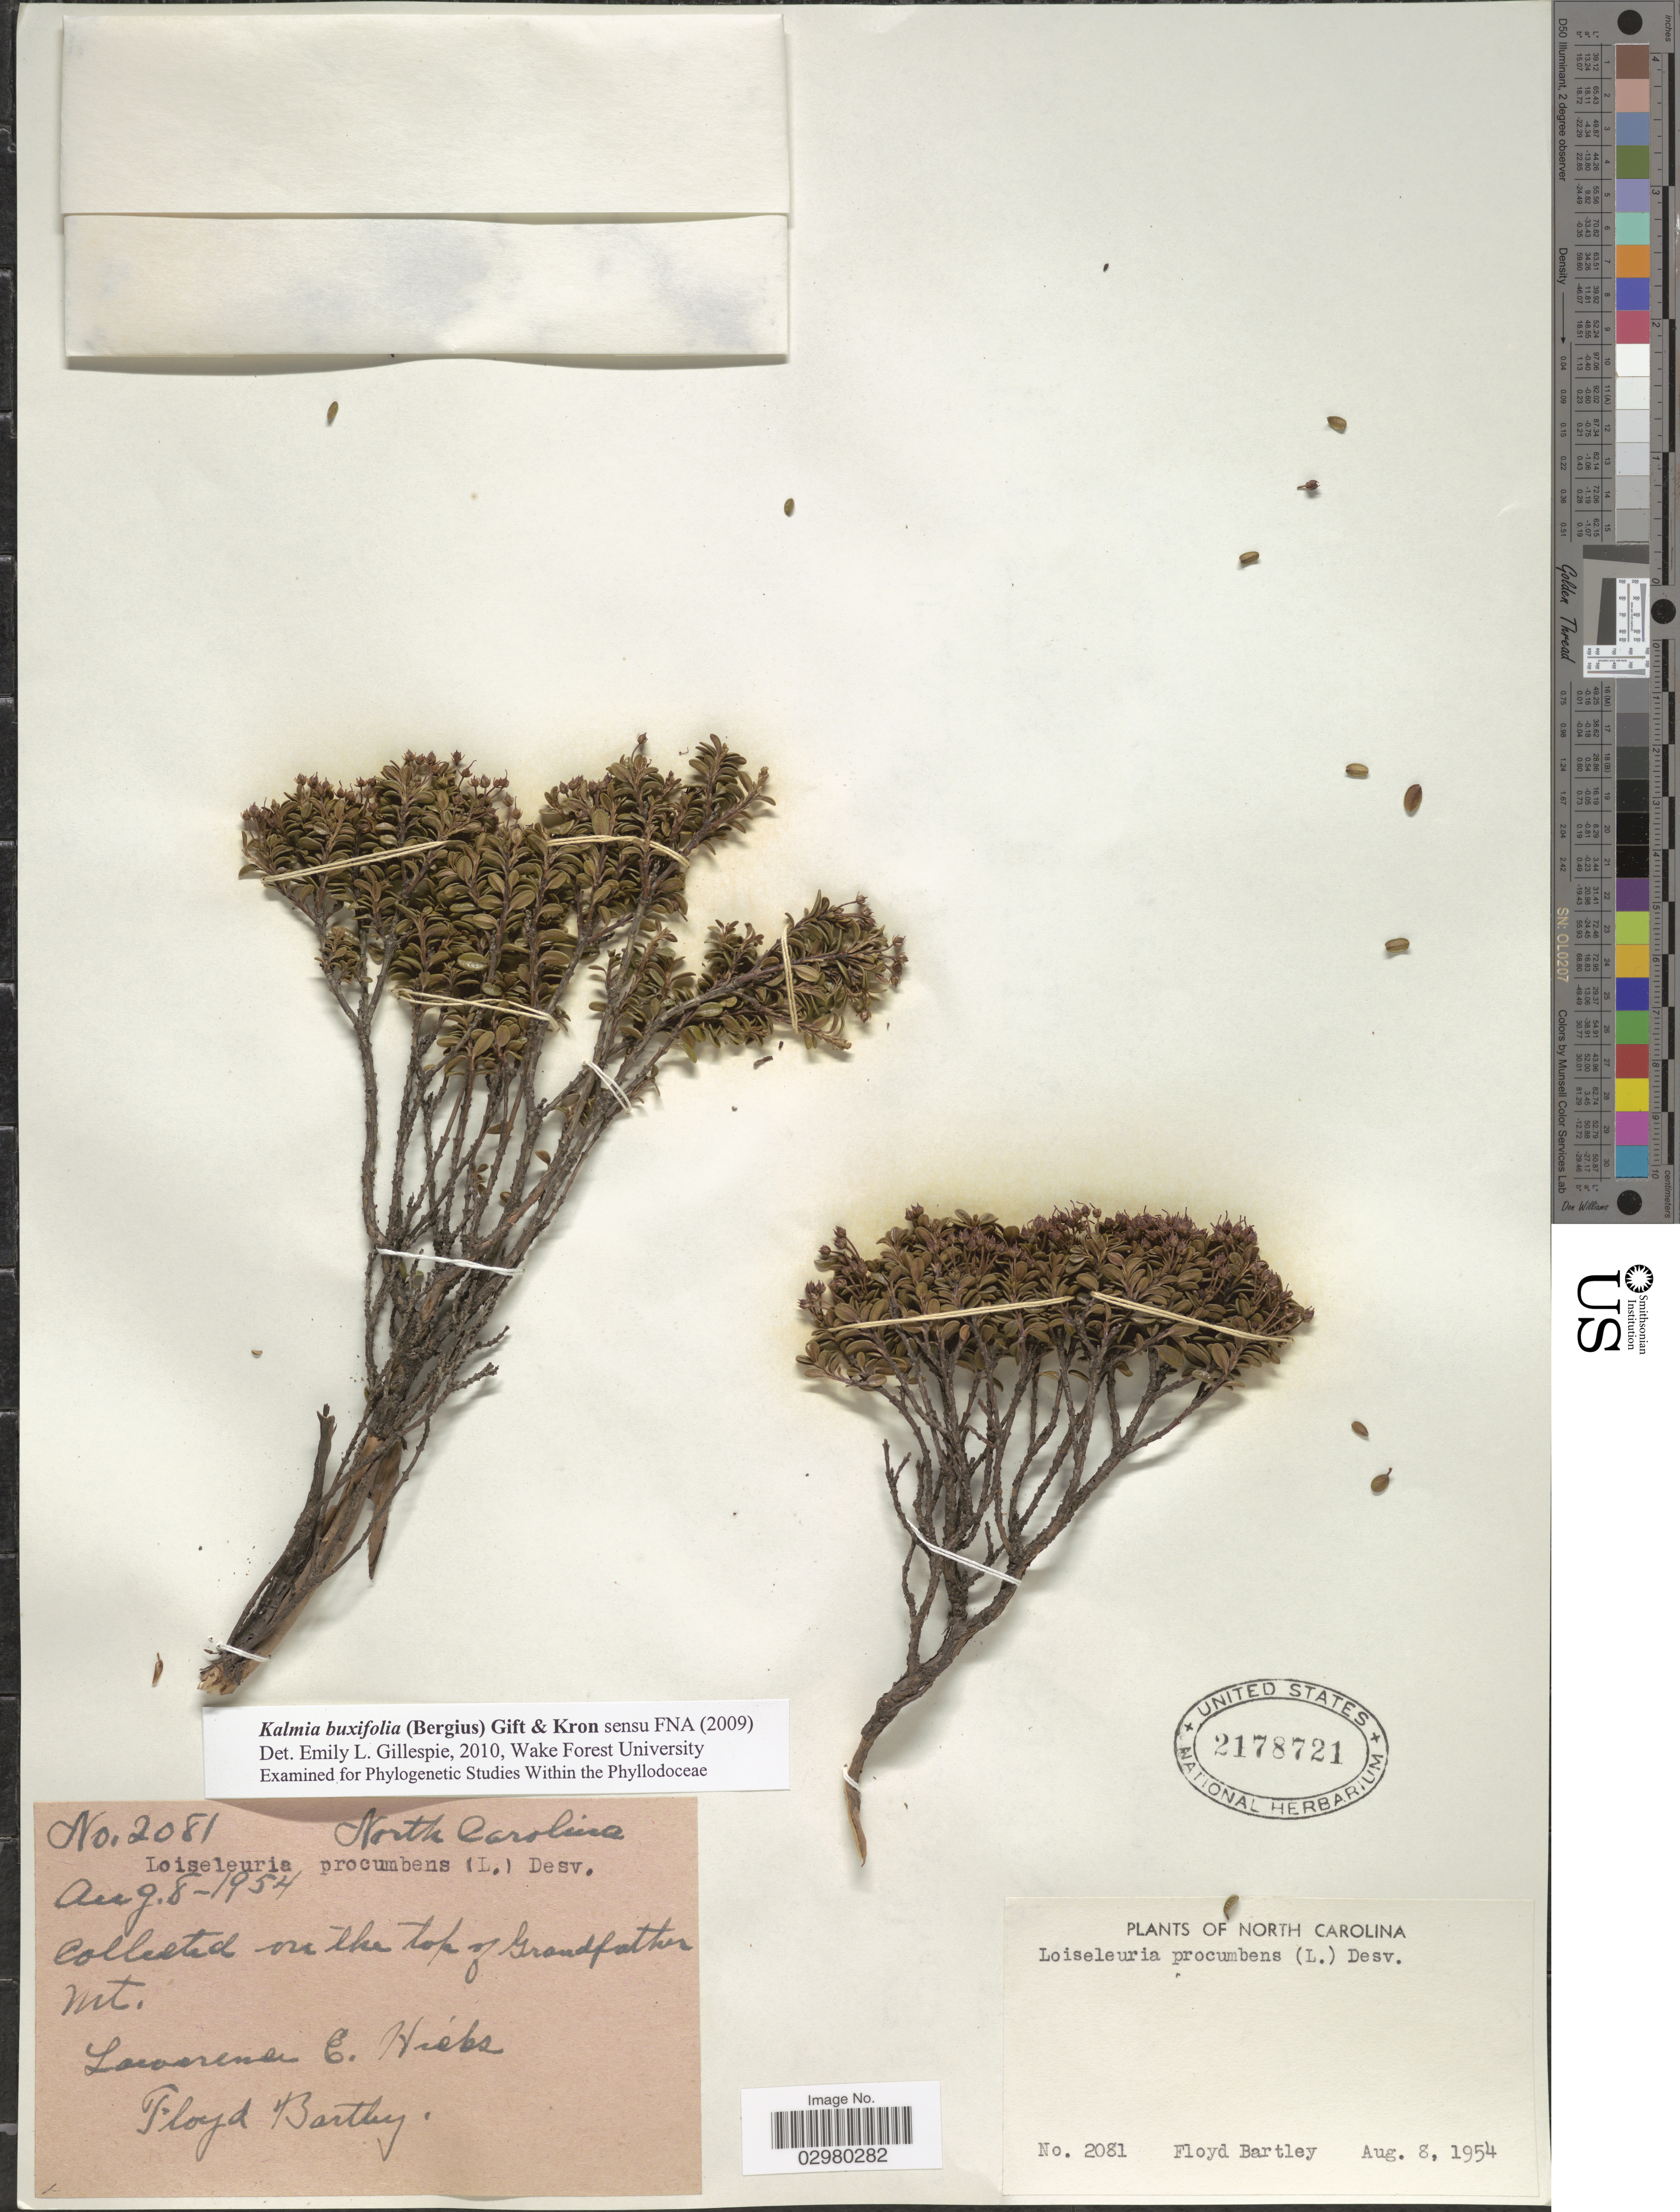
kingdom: Plantae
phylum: Tracheophyta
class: Magnoliopsida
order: Ericales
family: Ericaceae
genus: Leiophyllum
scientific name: Leiophyllum buxifolium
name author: (Bergius) Elliott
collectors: L. E. Hicks & F. Bartley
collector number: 2081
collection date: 1954-08-08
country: United States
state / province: North Carolina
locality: Top of Grandfather Mt.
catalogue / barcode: US 2178721